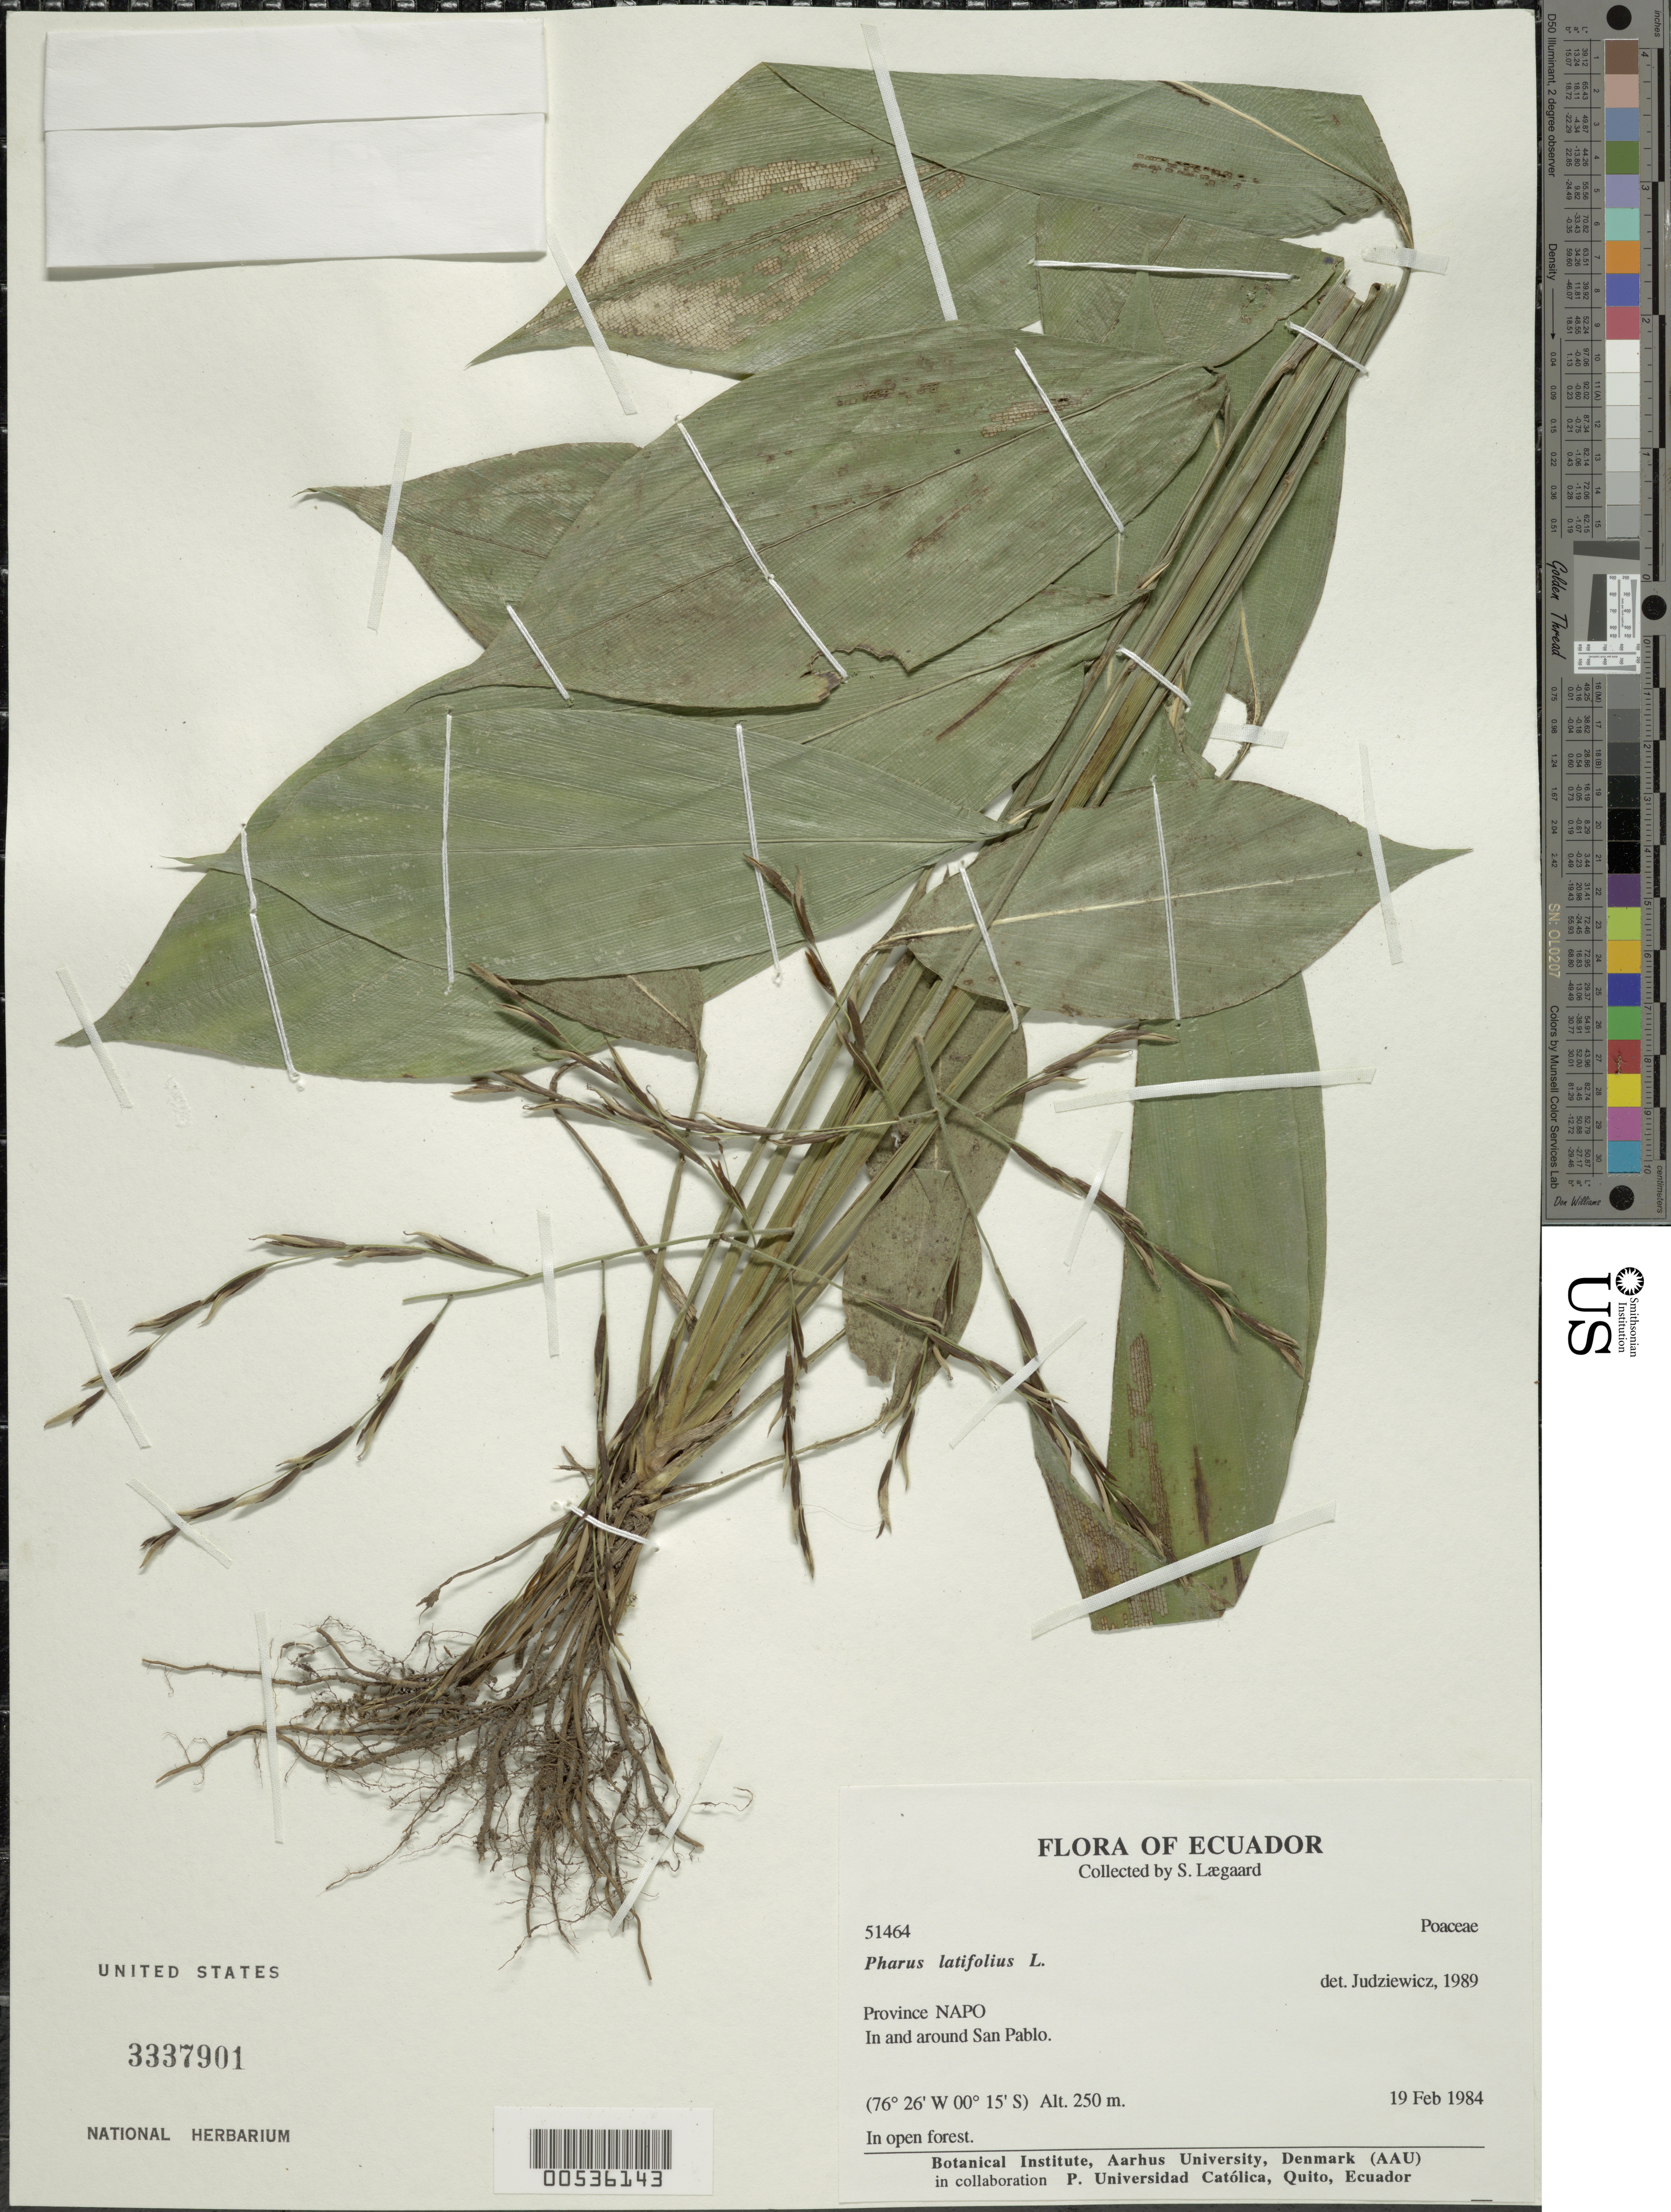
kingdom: Plantae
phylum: Tracheophyta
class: Liliopsida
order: Poales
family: Poaceae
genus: Pharus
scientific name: Pharus latifolius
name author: L.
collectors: S. Lægaard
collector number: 51464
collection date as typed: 19 Feb 1984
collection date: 1984-02-19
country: Ecuador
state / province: Napo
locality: San Pablo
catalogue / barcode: US 3337901